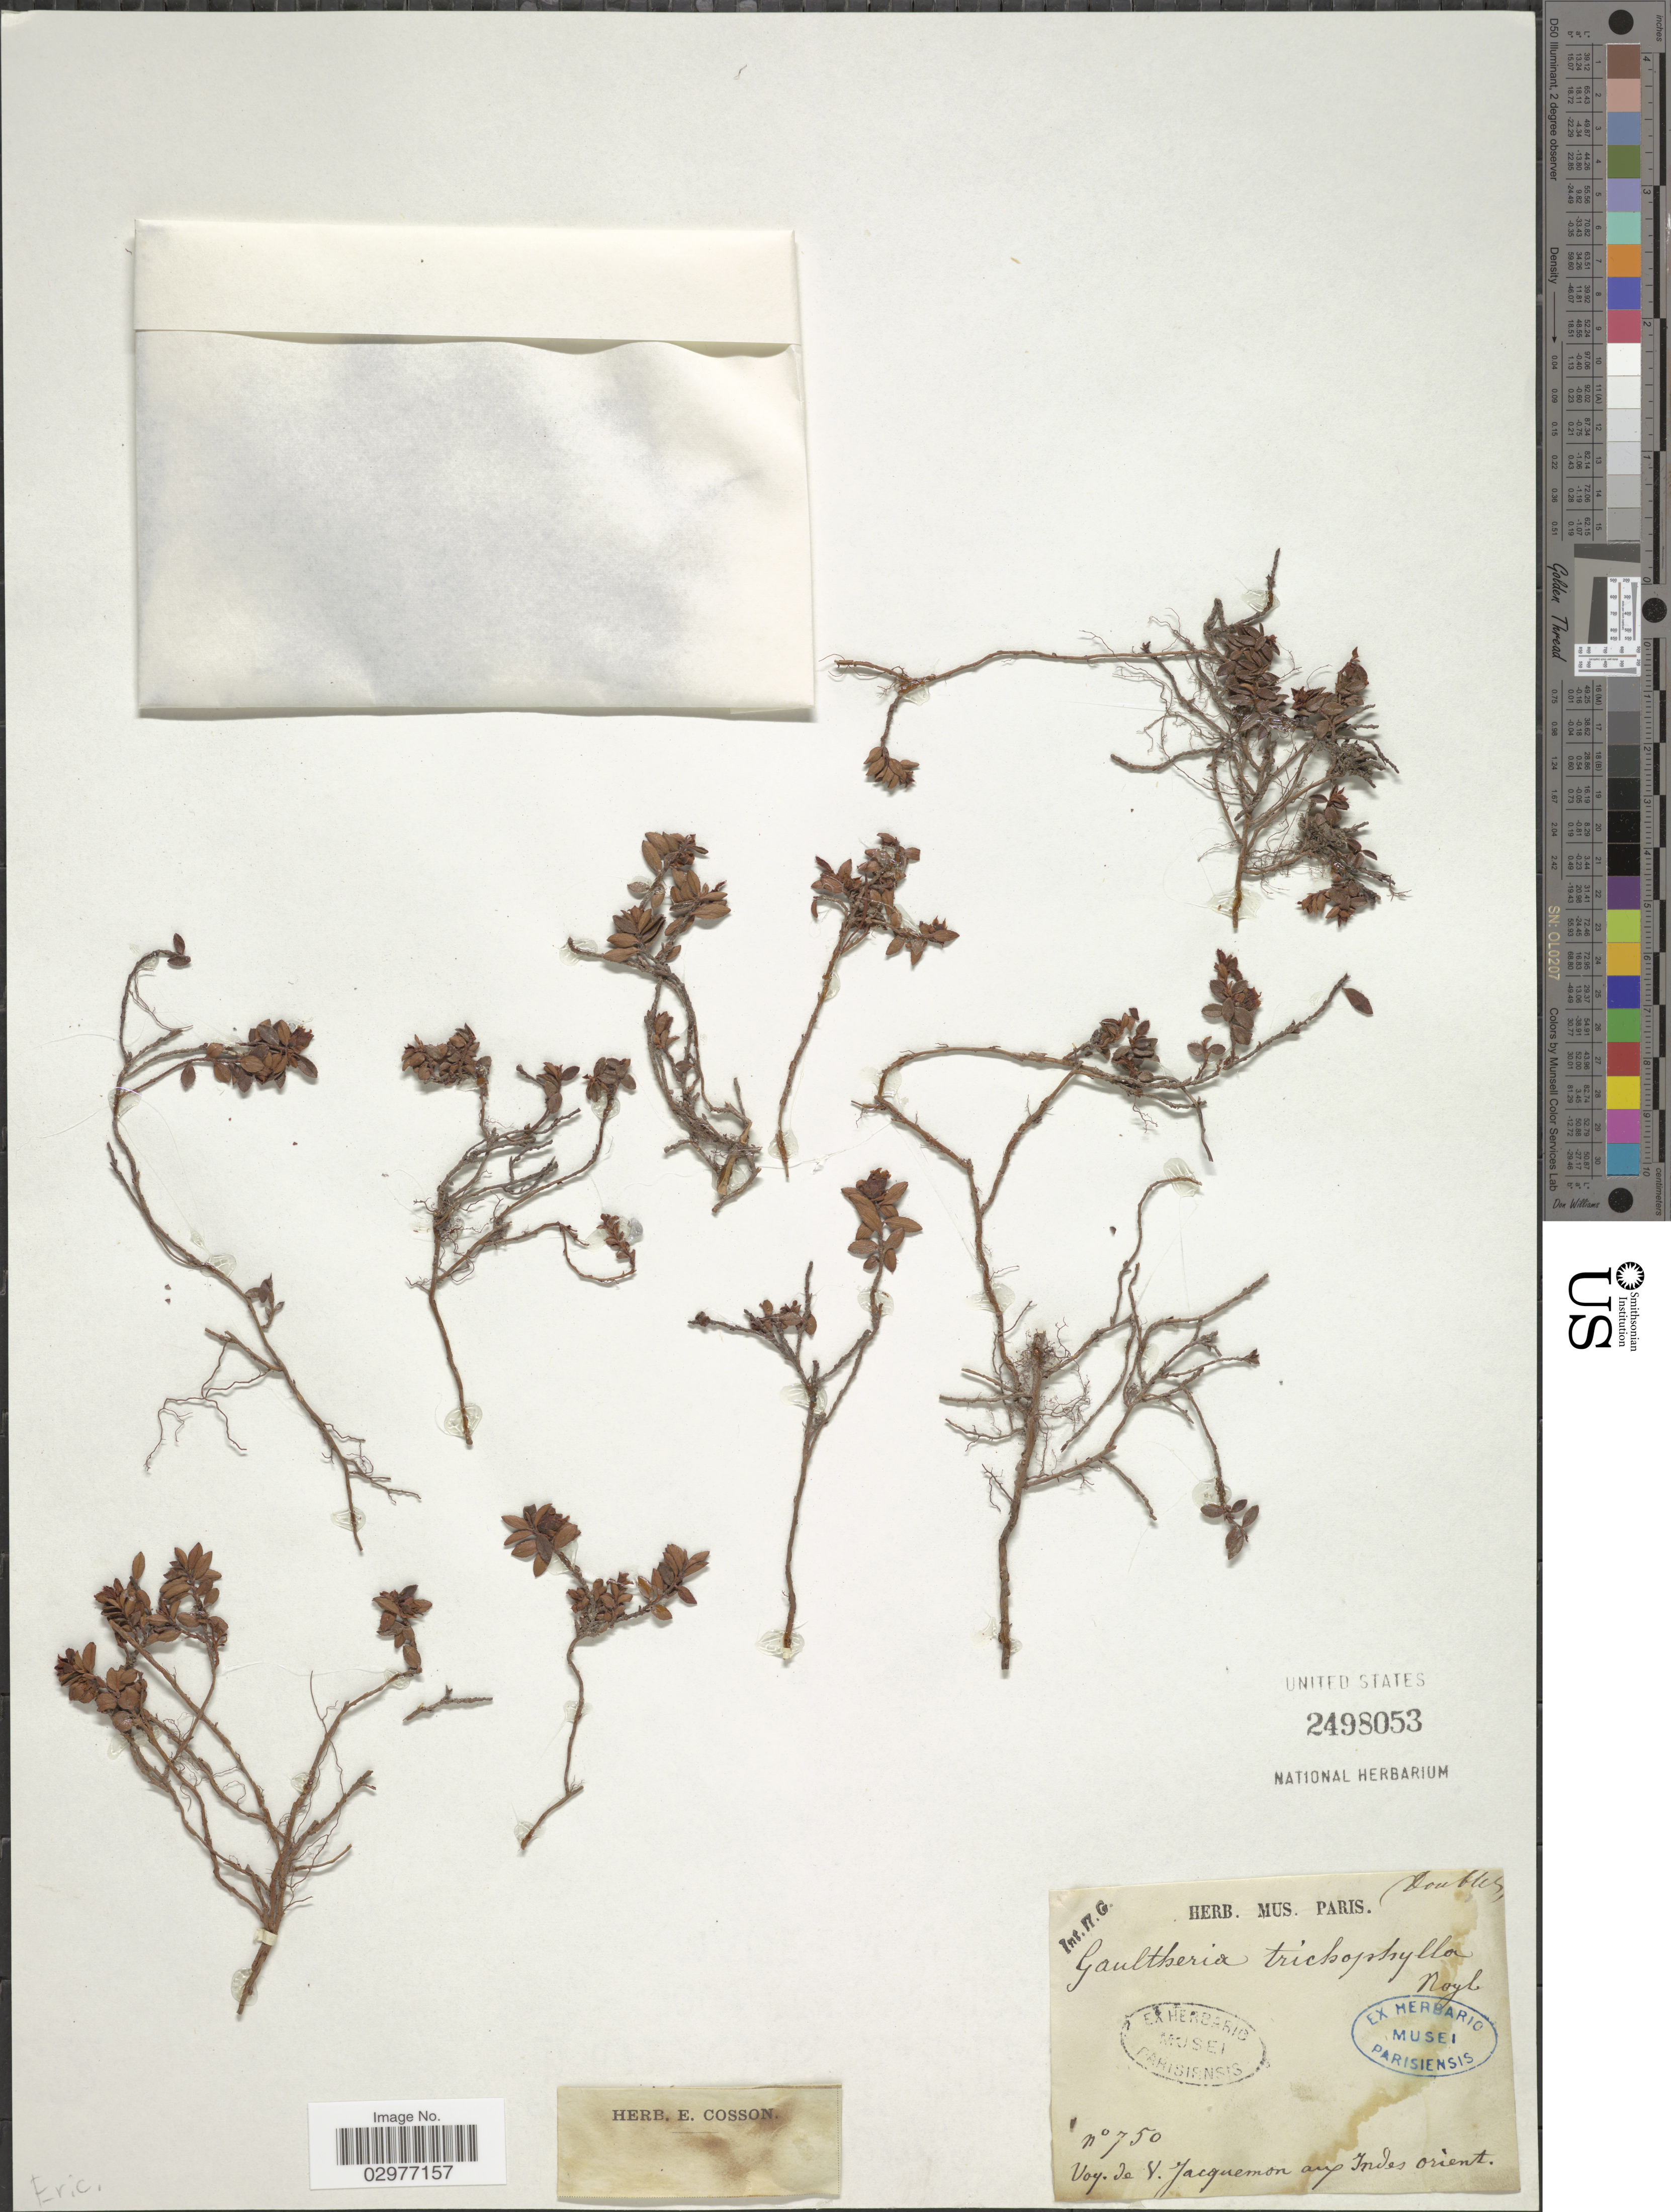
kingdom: Plantae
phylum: Tracheophyta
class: Magnoliopsida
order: Ericales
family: Ericaceae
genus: Gaultheria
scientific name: Gaultheria trichophylla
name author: Royle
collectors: V. Jacquemont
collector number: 750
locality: Indes orient.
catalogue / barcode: US 2498053